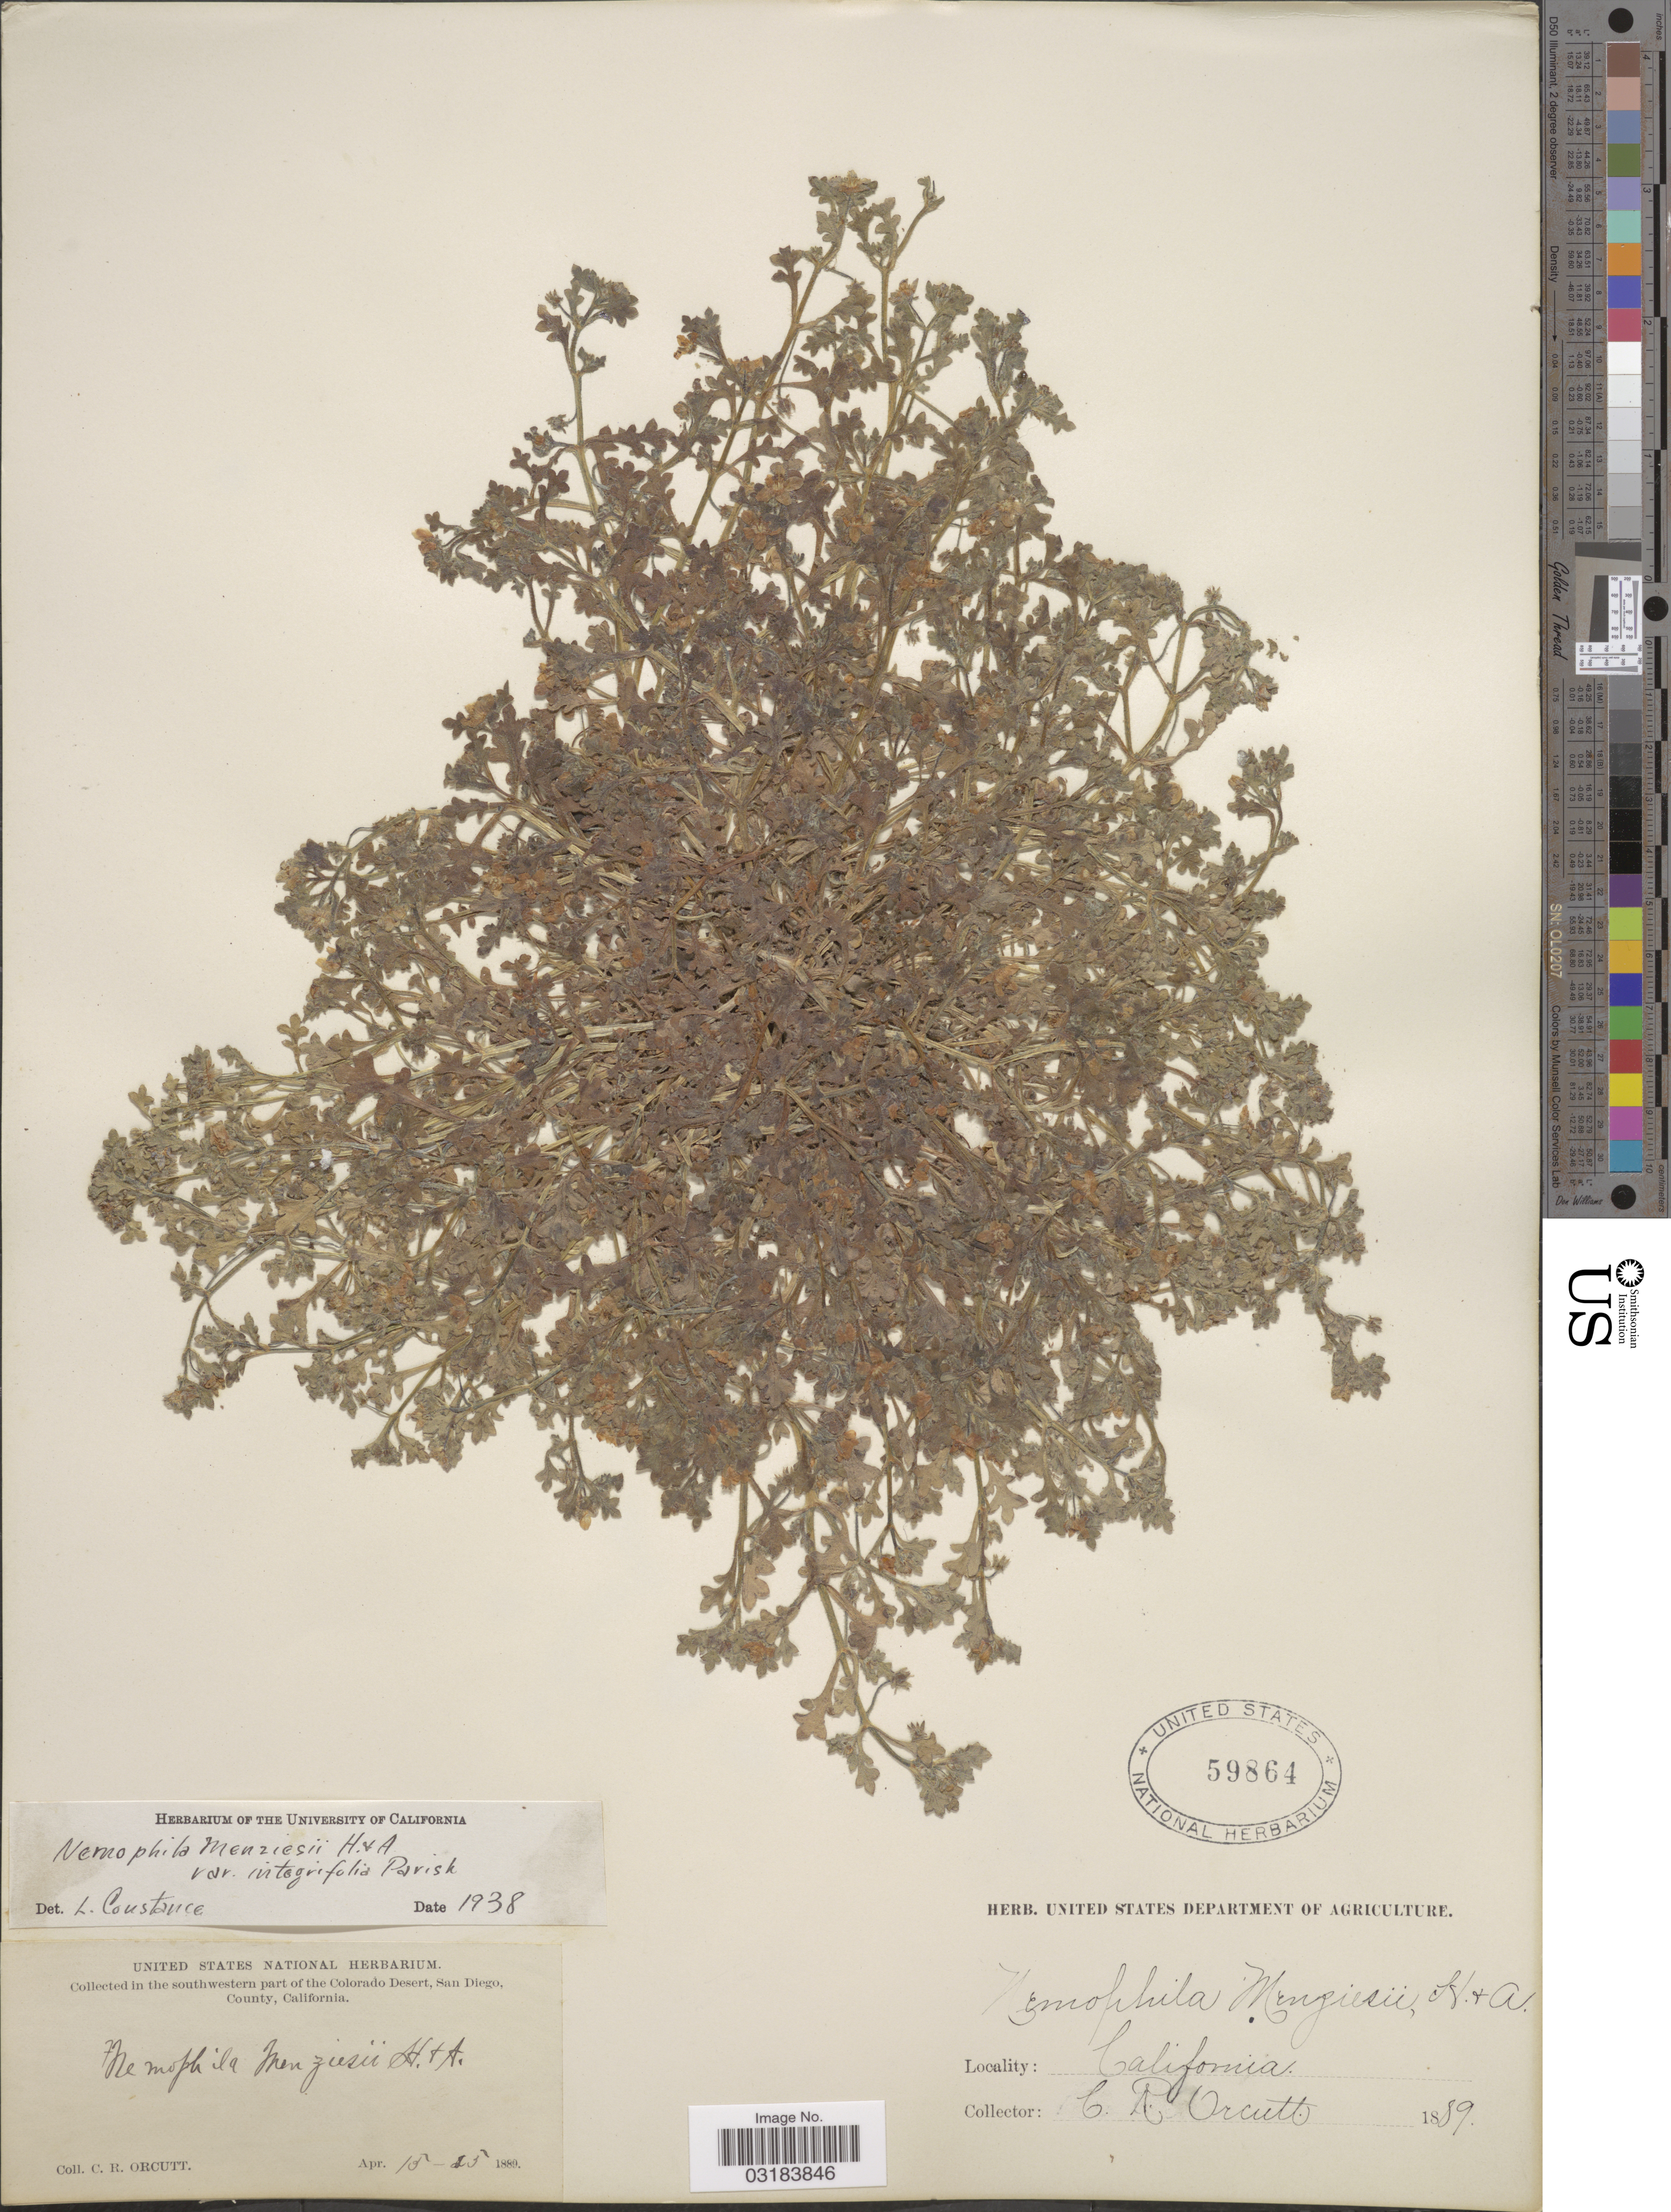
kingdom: Plantae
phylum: Tracheophyta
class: Magnoliopsida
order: Boraginales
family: Hydrophyllaceae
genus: Nemophila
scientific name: Nemophila menziesii var. integrifolia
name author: Hook. & Arn.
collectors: C. R. Orcutt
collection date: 1889-04-15/1889-04-25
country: United States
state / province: California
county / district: San Diego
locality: Southwestern part of the Colorado Desert, San Diego, County.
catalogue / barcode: US 59864